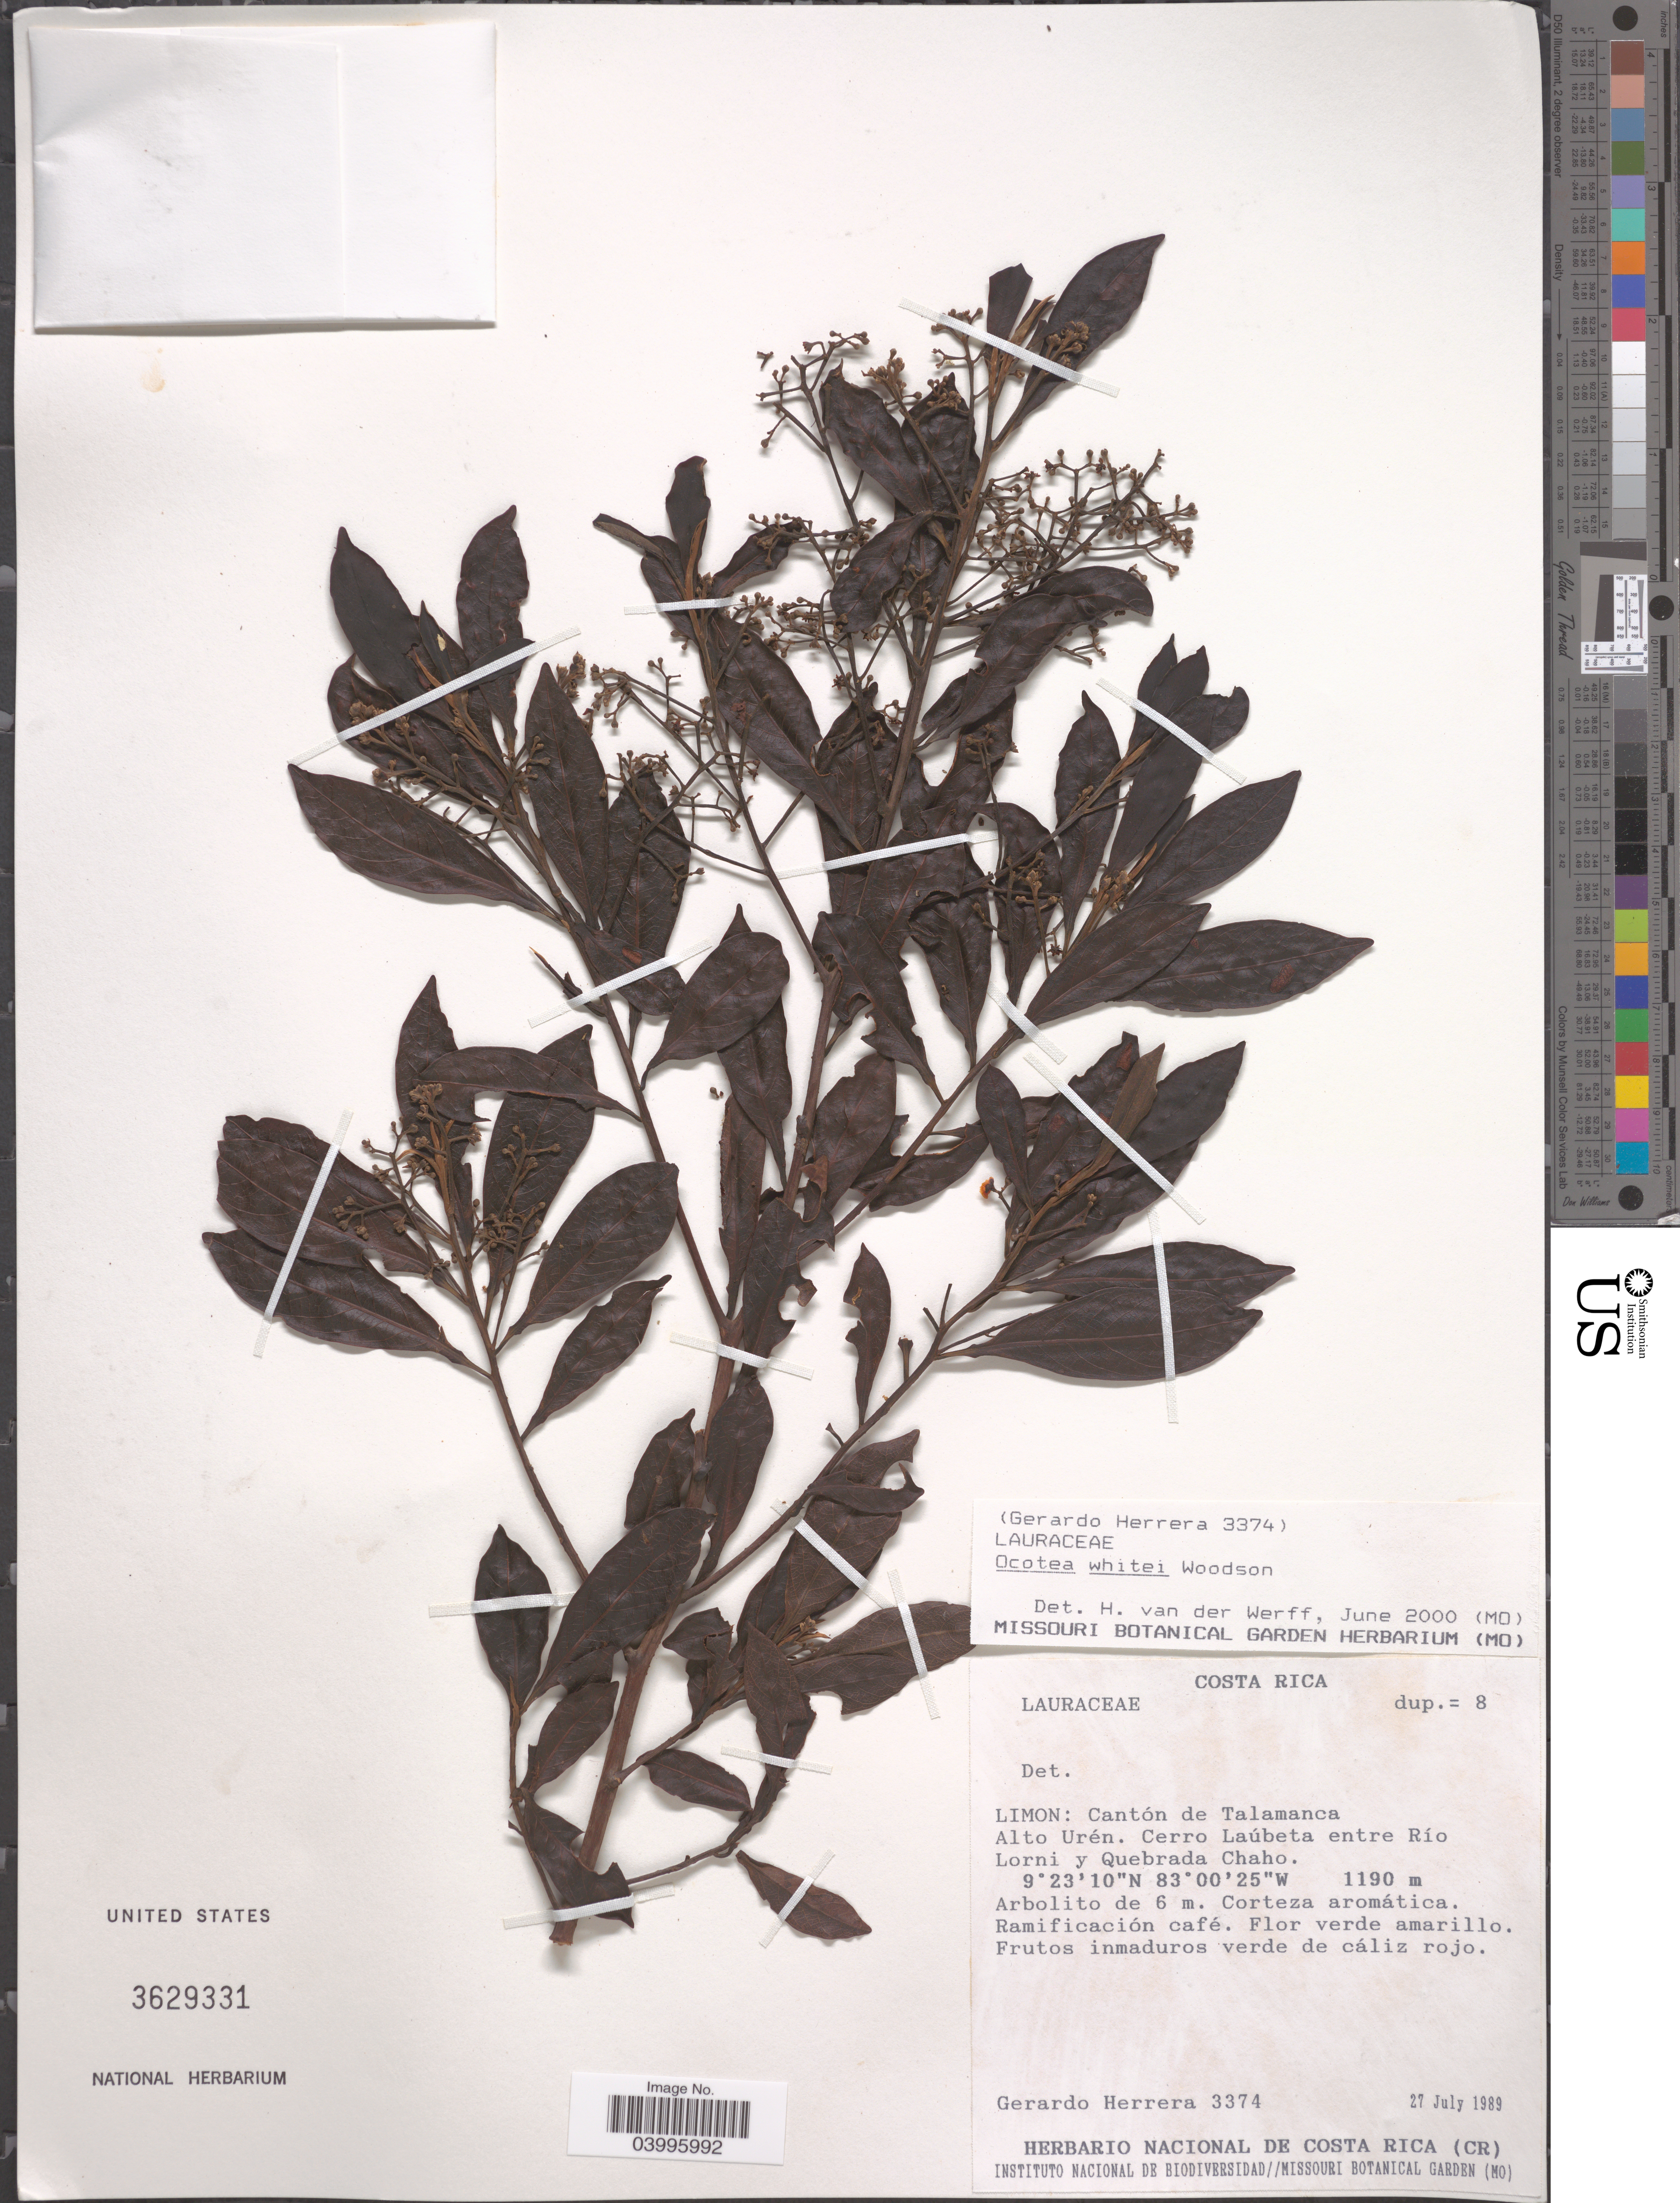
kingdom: Plantae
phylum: Tracheophyta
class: Magnoliopsida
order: Laurales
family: Lauraceae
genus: Ocotea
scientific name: Ocotea whitei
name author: Woodson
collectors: G. Herrera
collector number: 3374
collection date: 1989-07-27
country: Costa Rica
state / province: Limón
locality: Cantón de Talamanca. Alto Urén. Cerro Laúbeta entre Río Lorni y Quebrada Chaho.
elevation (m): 1190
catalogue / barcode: US 3629331